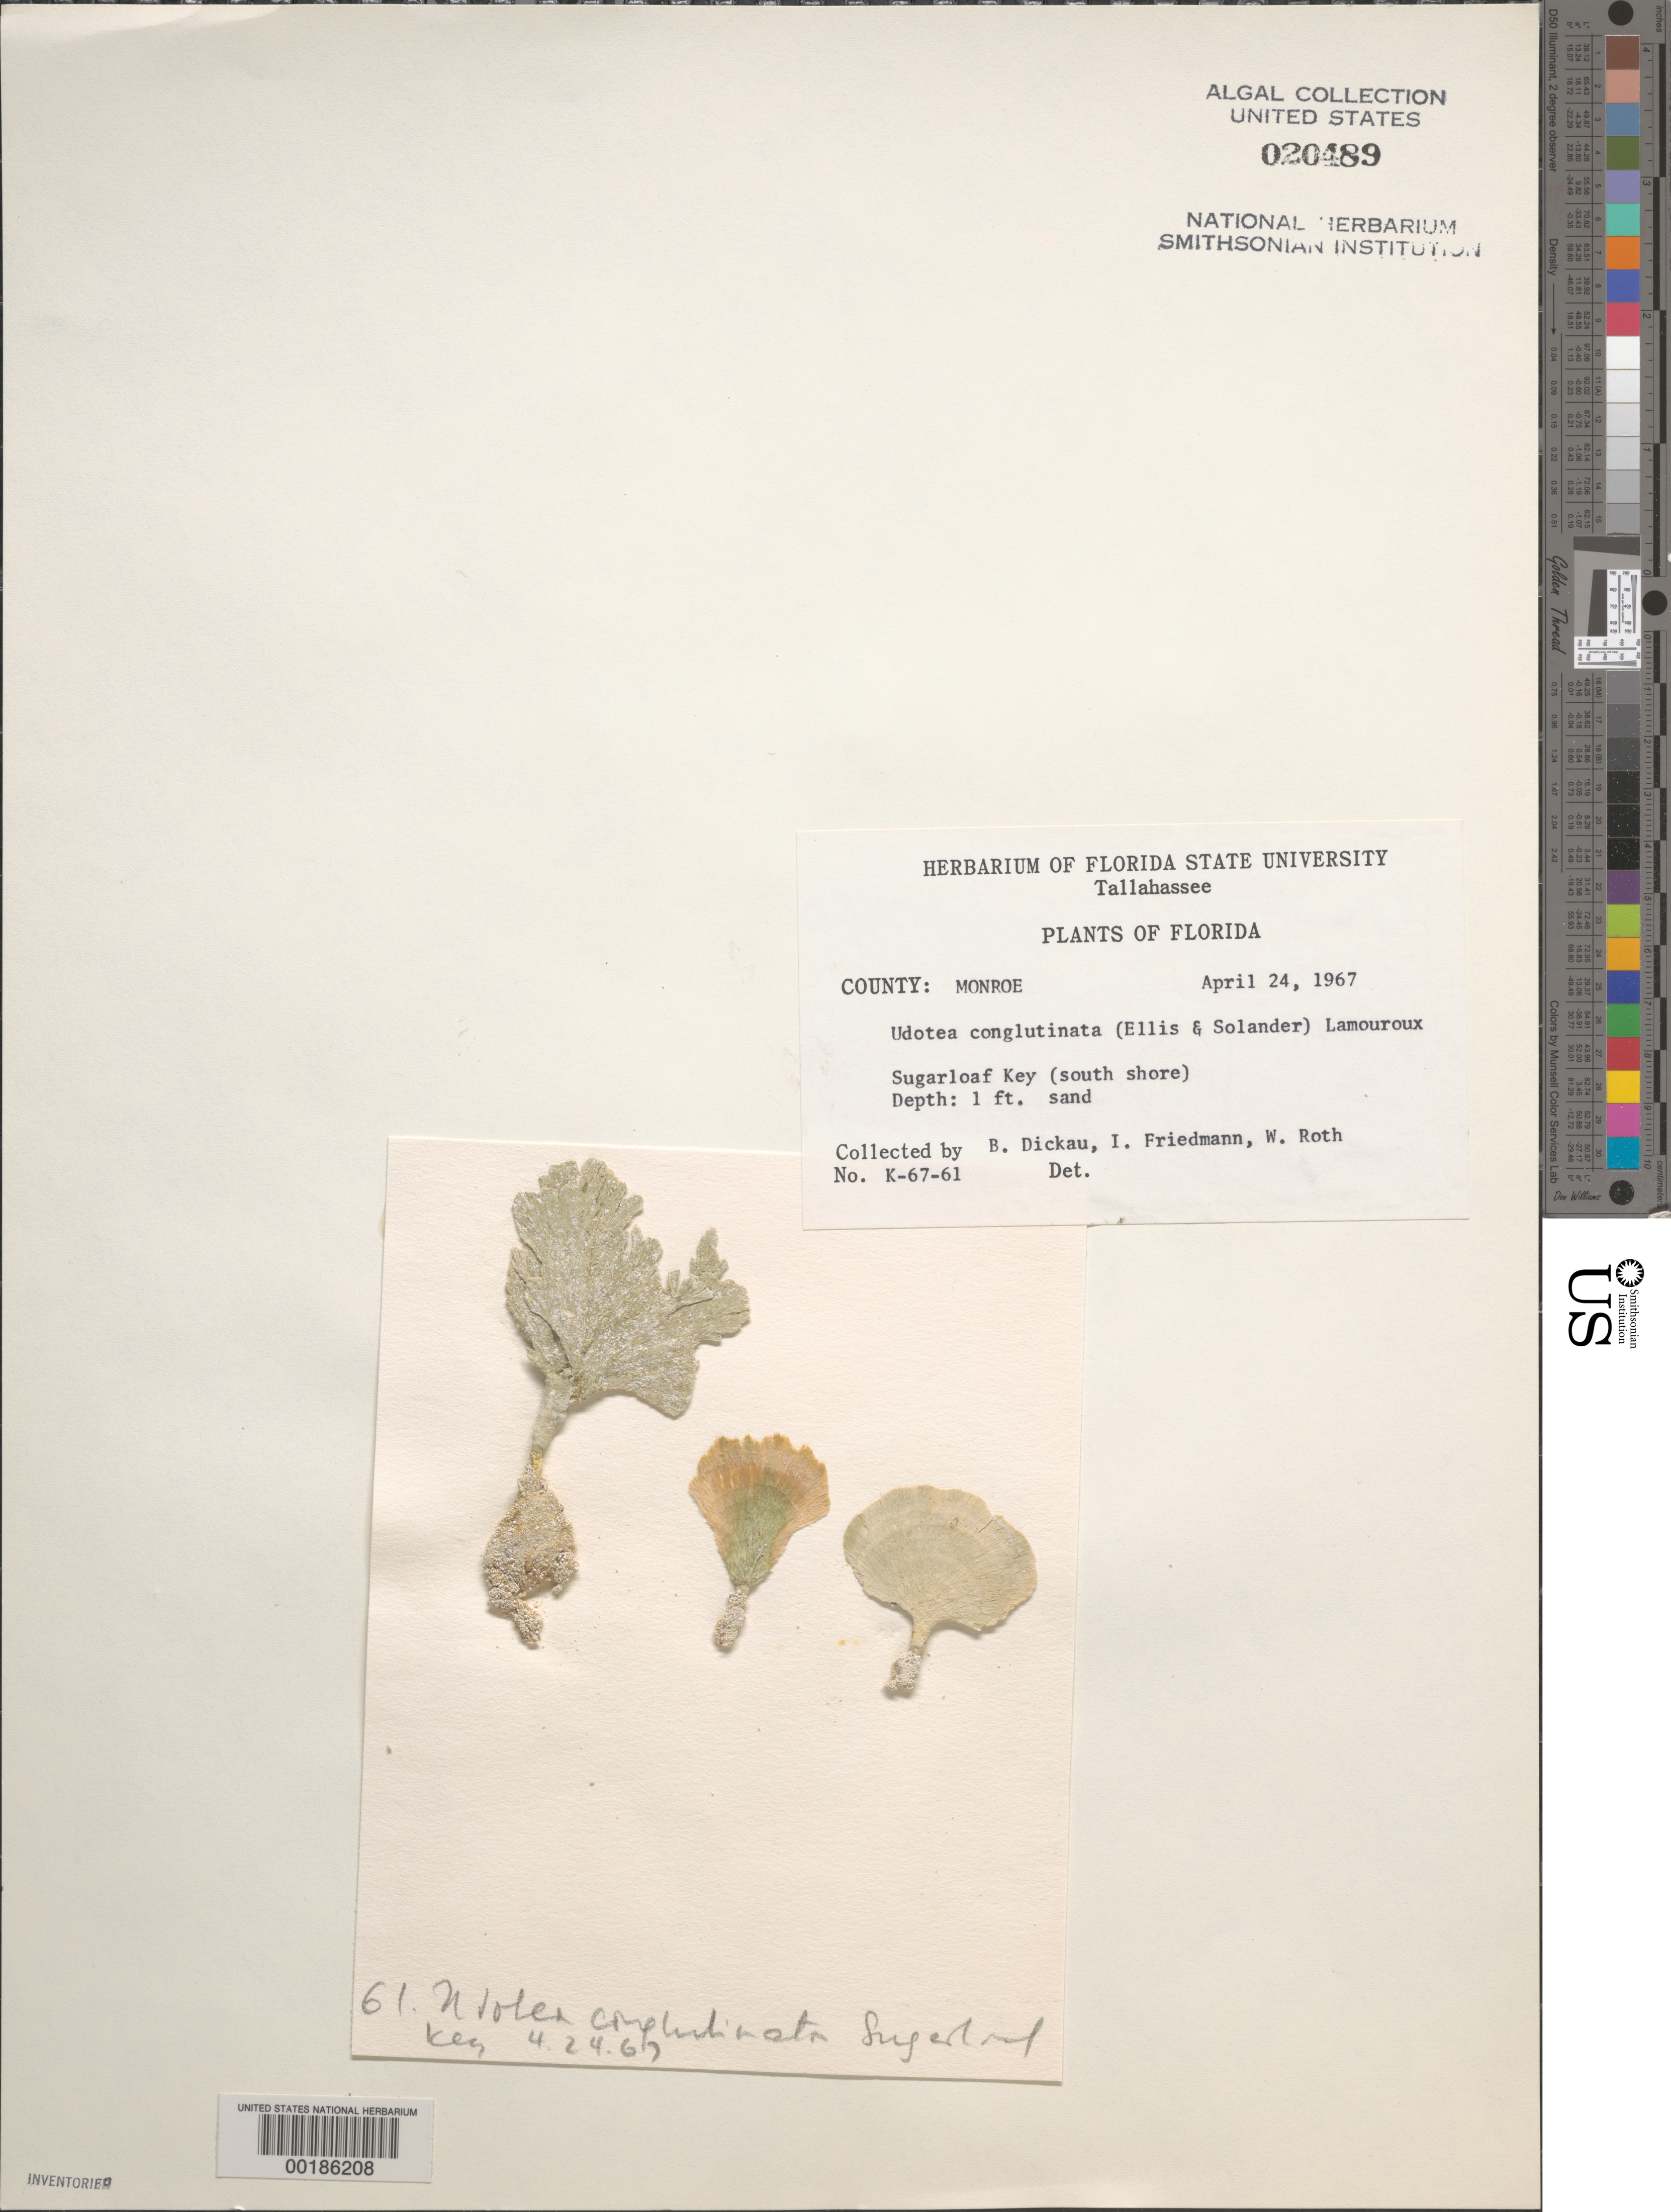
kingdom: Plantae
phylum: Chlorophyta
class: Ulvophyceae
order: Bryopsidales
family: Udoteaceae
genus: Udotea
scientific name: Udotea conglutinata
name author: (Ellis & Sol.) J.V.Lamouroux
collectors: B. Dickau, E. Friedmann & W. C. Roth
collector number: K-67-61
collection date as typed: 24 Apr 1967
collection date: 1967-04-24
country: United States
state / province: Florida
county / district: Monroe County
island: Sugarloaf Key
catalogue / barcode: US 20489